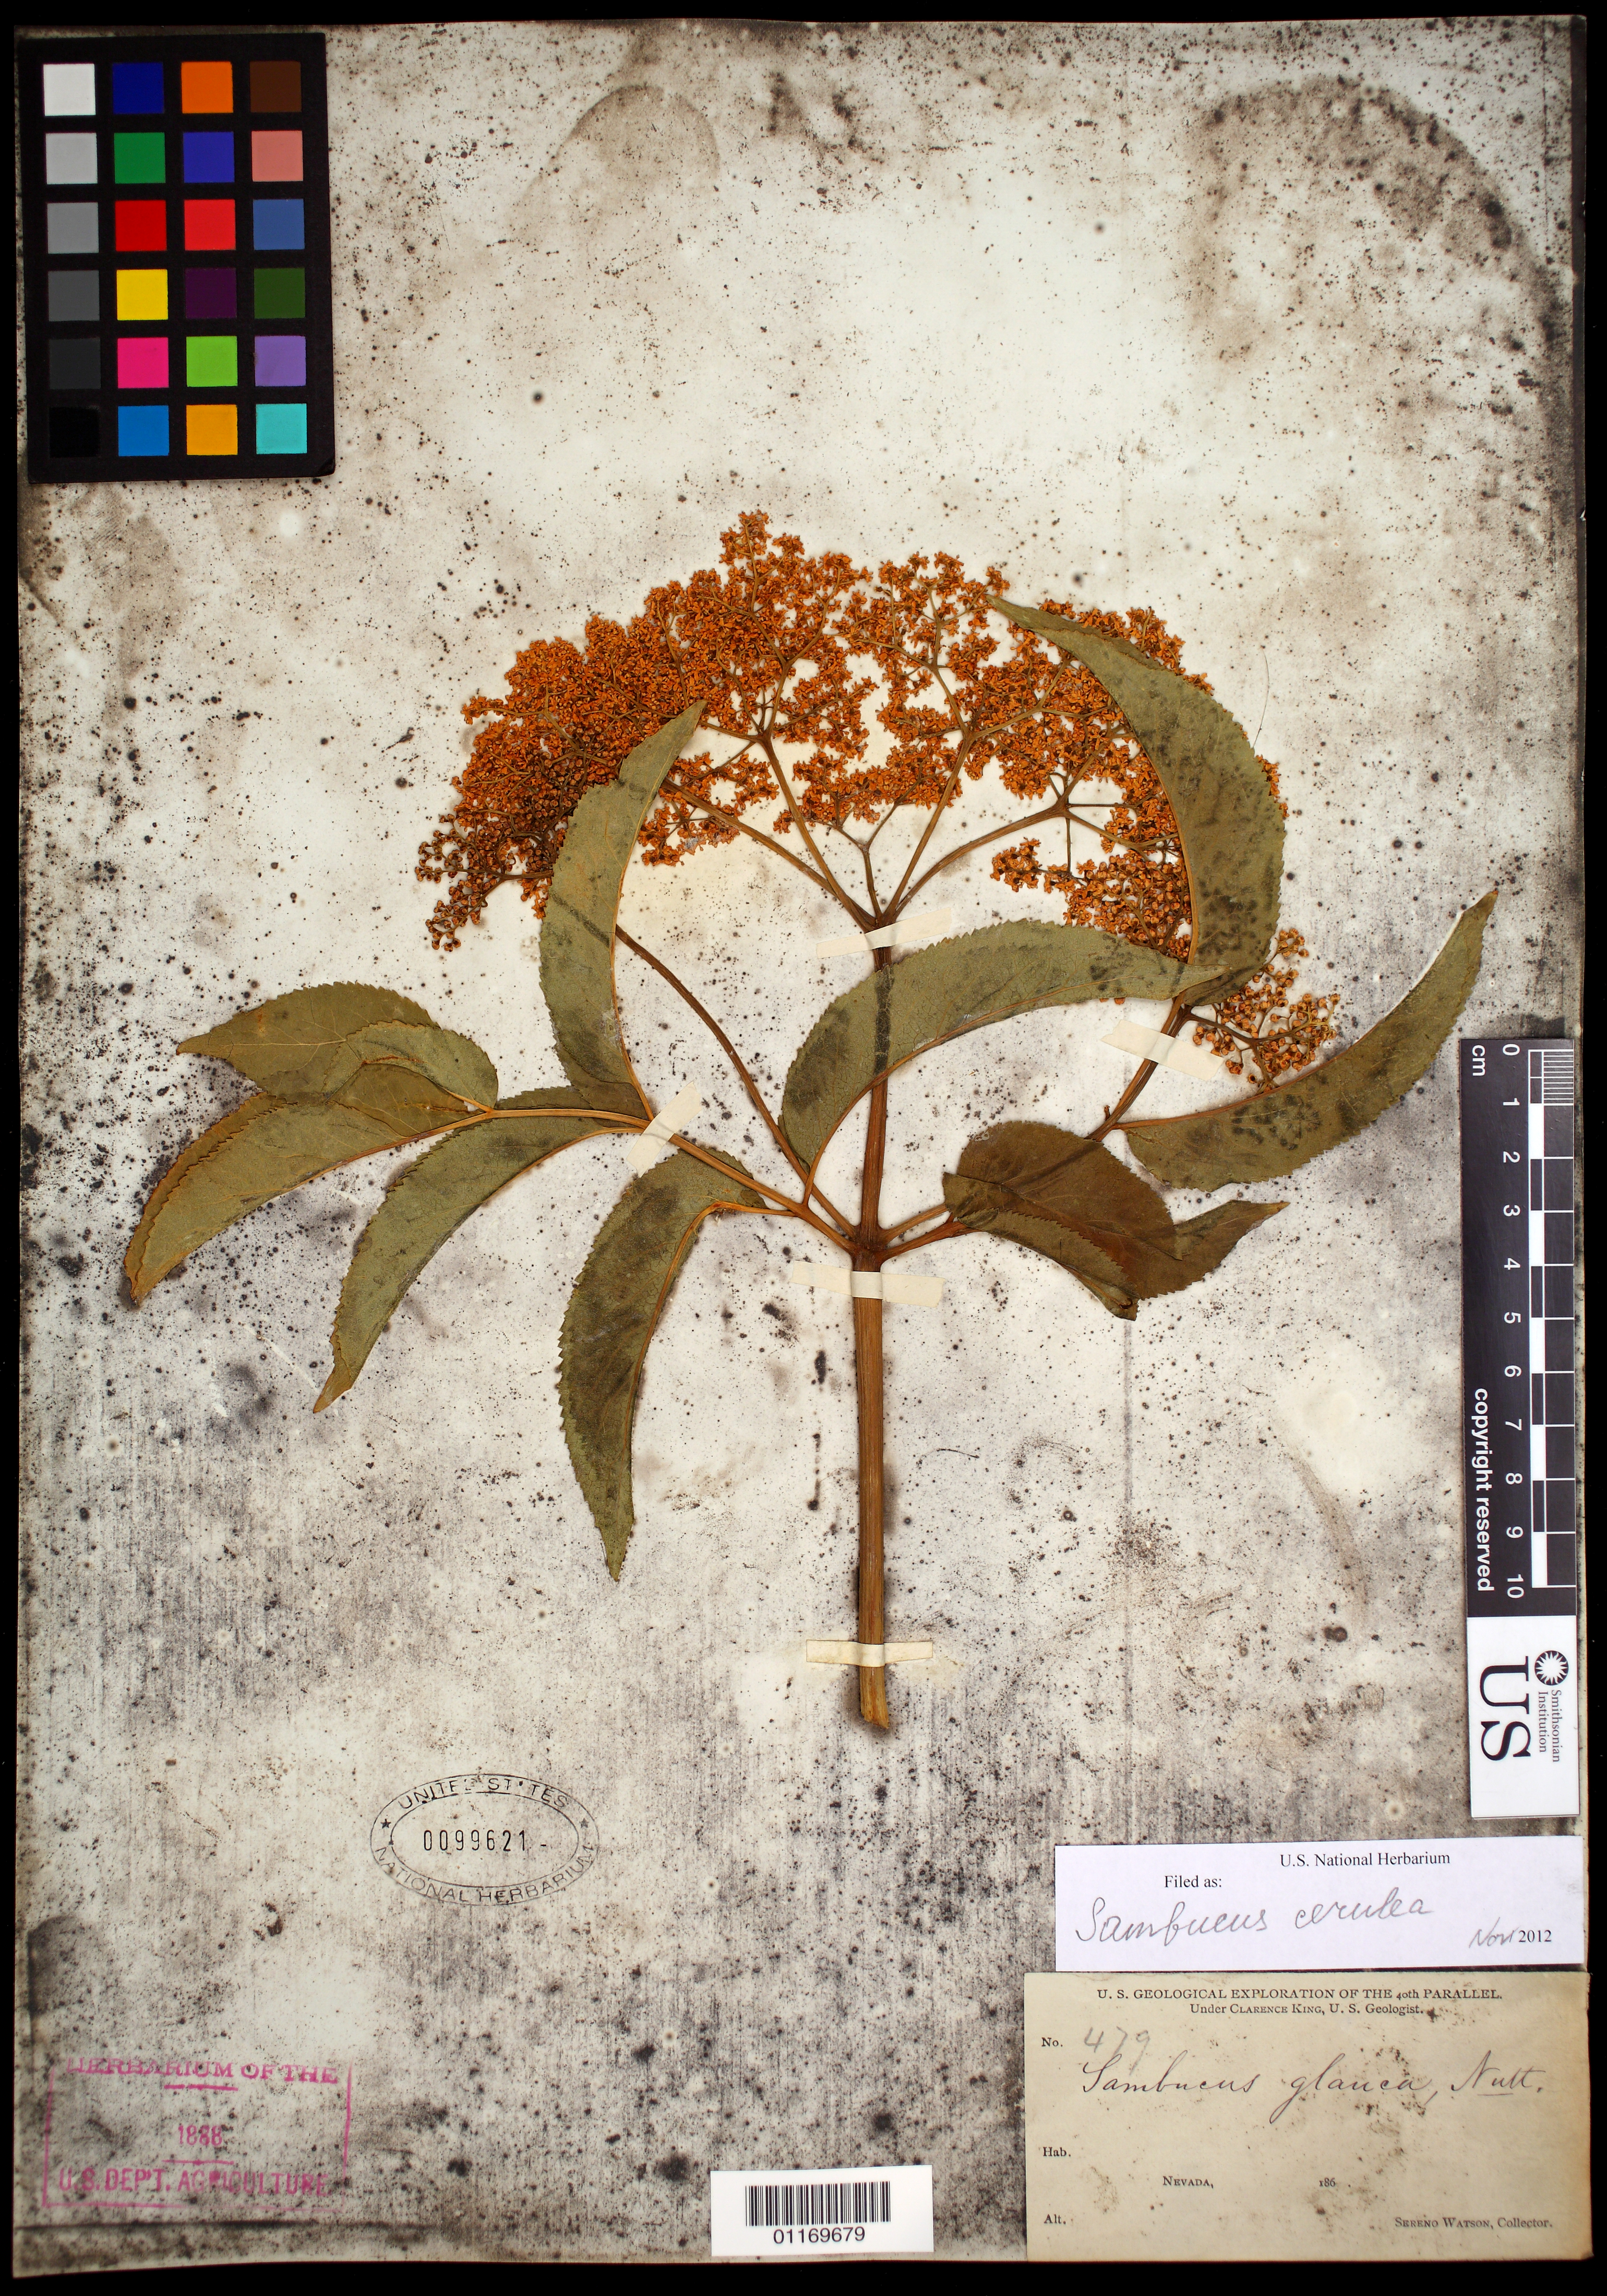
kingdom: Plantae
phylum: Tracheophyta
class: Magnoliopsida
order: Dipsacales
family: Viburnaceae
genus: Sambucus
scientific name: Sambucus cerulea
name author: Raf.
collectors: S. Watson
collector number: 479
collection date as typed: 186-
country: United States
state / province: Nevada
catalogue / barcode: US 99621